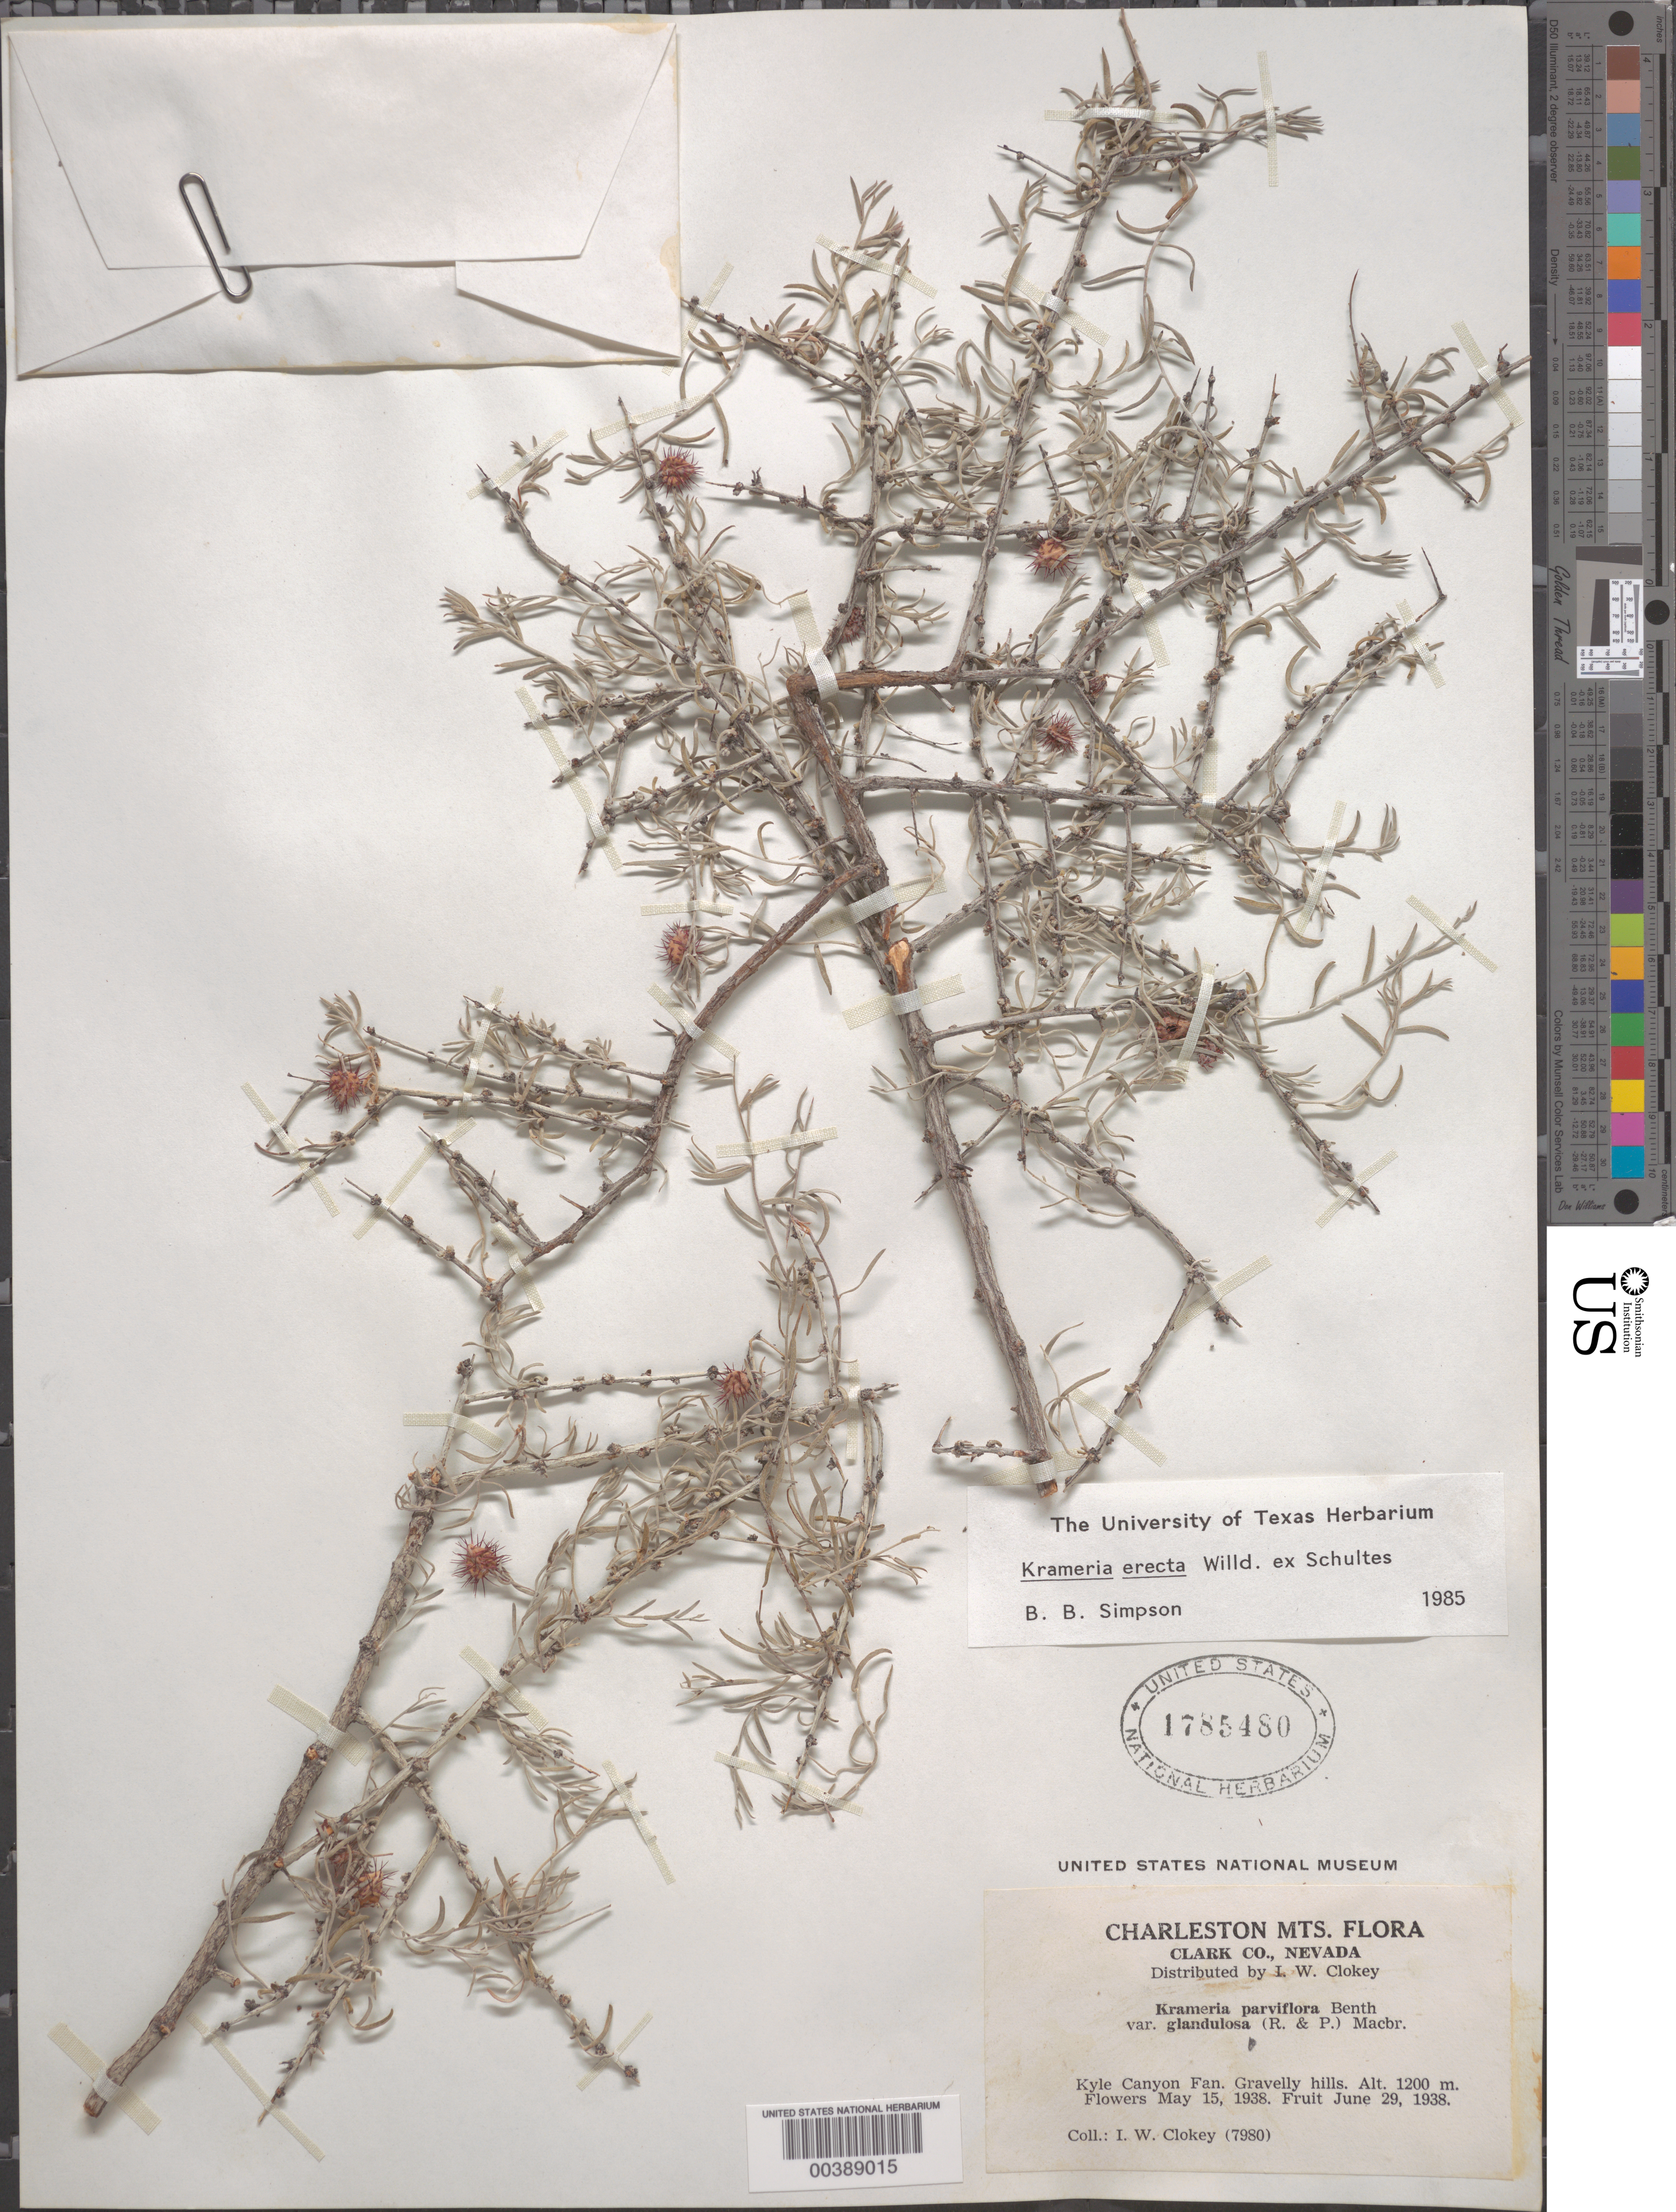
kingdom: Plantae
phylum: Tracheophyta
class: Magnoliopsida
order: Zygophyllales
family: Krameriaceae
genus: Krameria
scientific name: Krameria glandulosa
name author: Rose & J.H. Painter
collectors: I. W. Clokey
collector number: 7980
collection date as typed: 29 Jun 1938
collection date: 1938-06-29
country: United States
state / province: Nevada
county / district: Clark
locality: Kyle canyon fan.; charleston mts.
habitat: Gravelly hills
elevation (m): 1200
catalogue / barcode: US 1785480